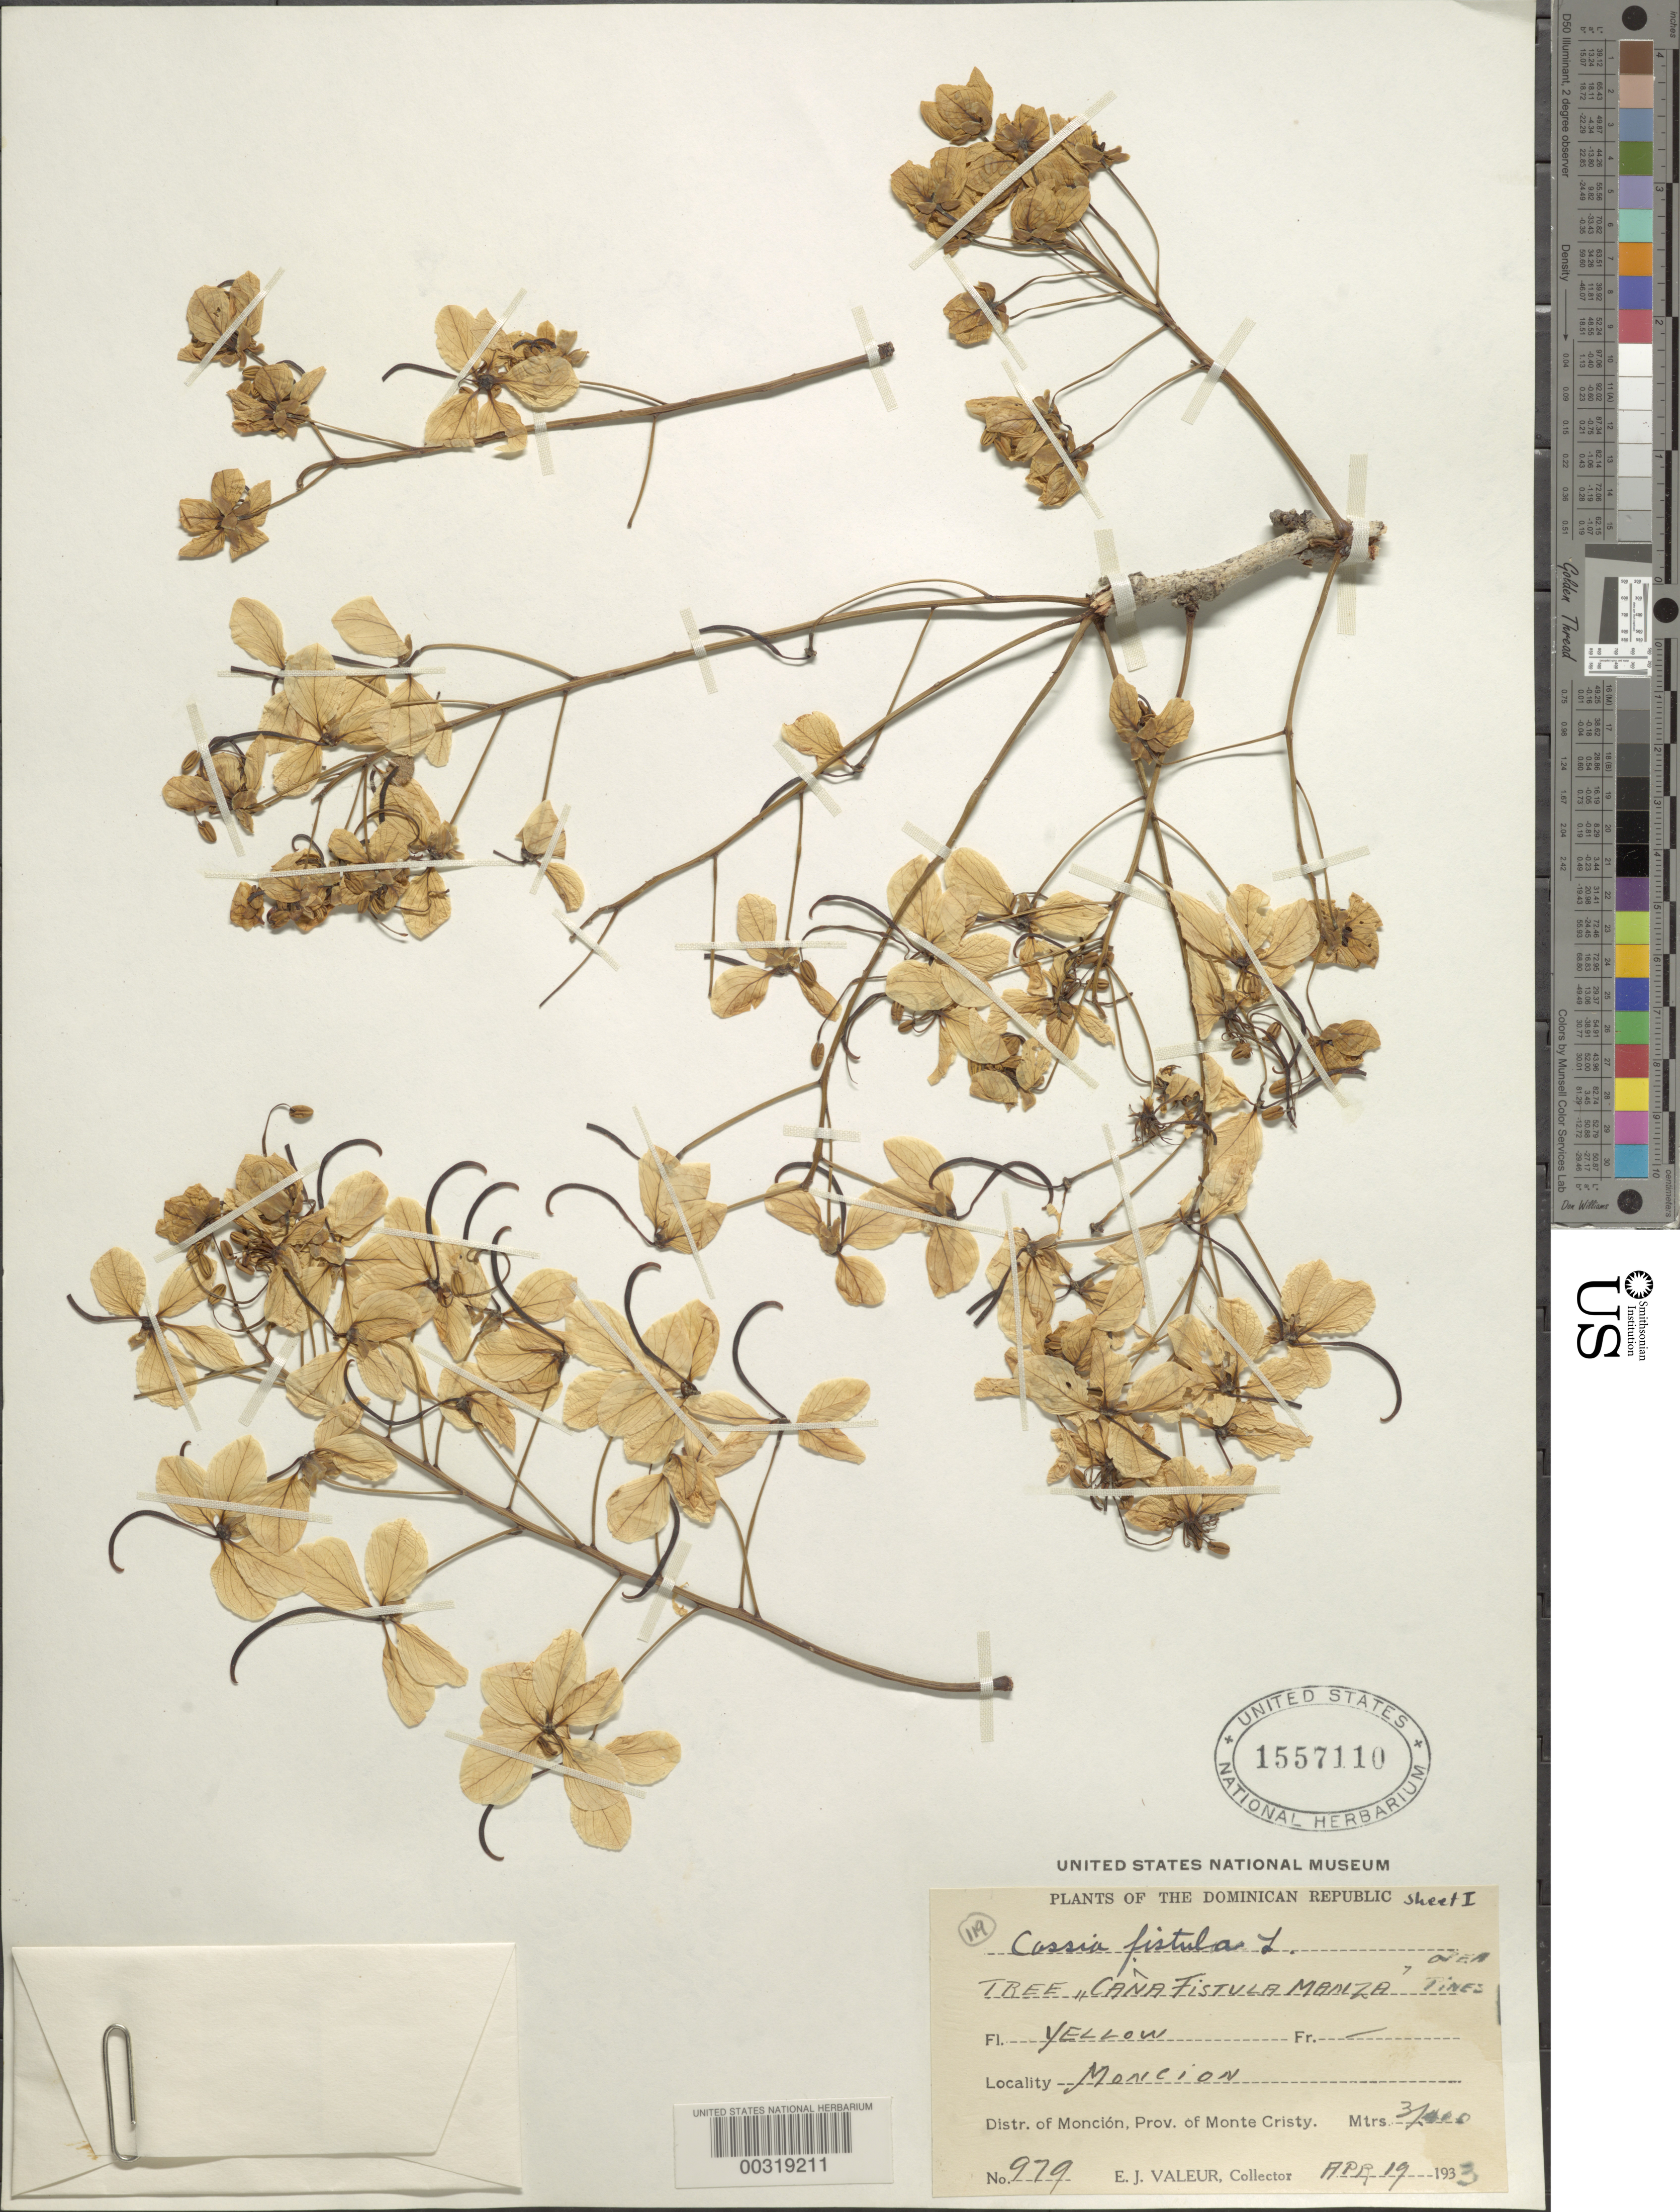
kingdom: Plantae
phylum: Tracheophyta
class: Magnoliopsida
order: Fabales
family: Fabaceae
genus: Cassia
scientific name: Cassia fistula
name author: L.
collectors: E. Valeur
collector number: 979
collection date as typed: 19 Apr 1933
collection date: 1933-04-19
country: Dominican Republic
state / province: Santiago Rodríguez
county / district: Monción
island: Hispaniola Island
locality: Moncion dist., moncion. [province originally recorded as monte cristi.]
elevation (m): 300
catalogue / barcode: US 1557110